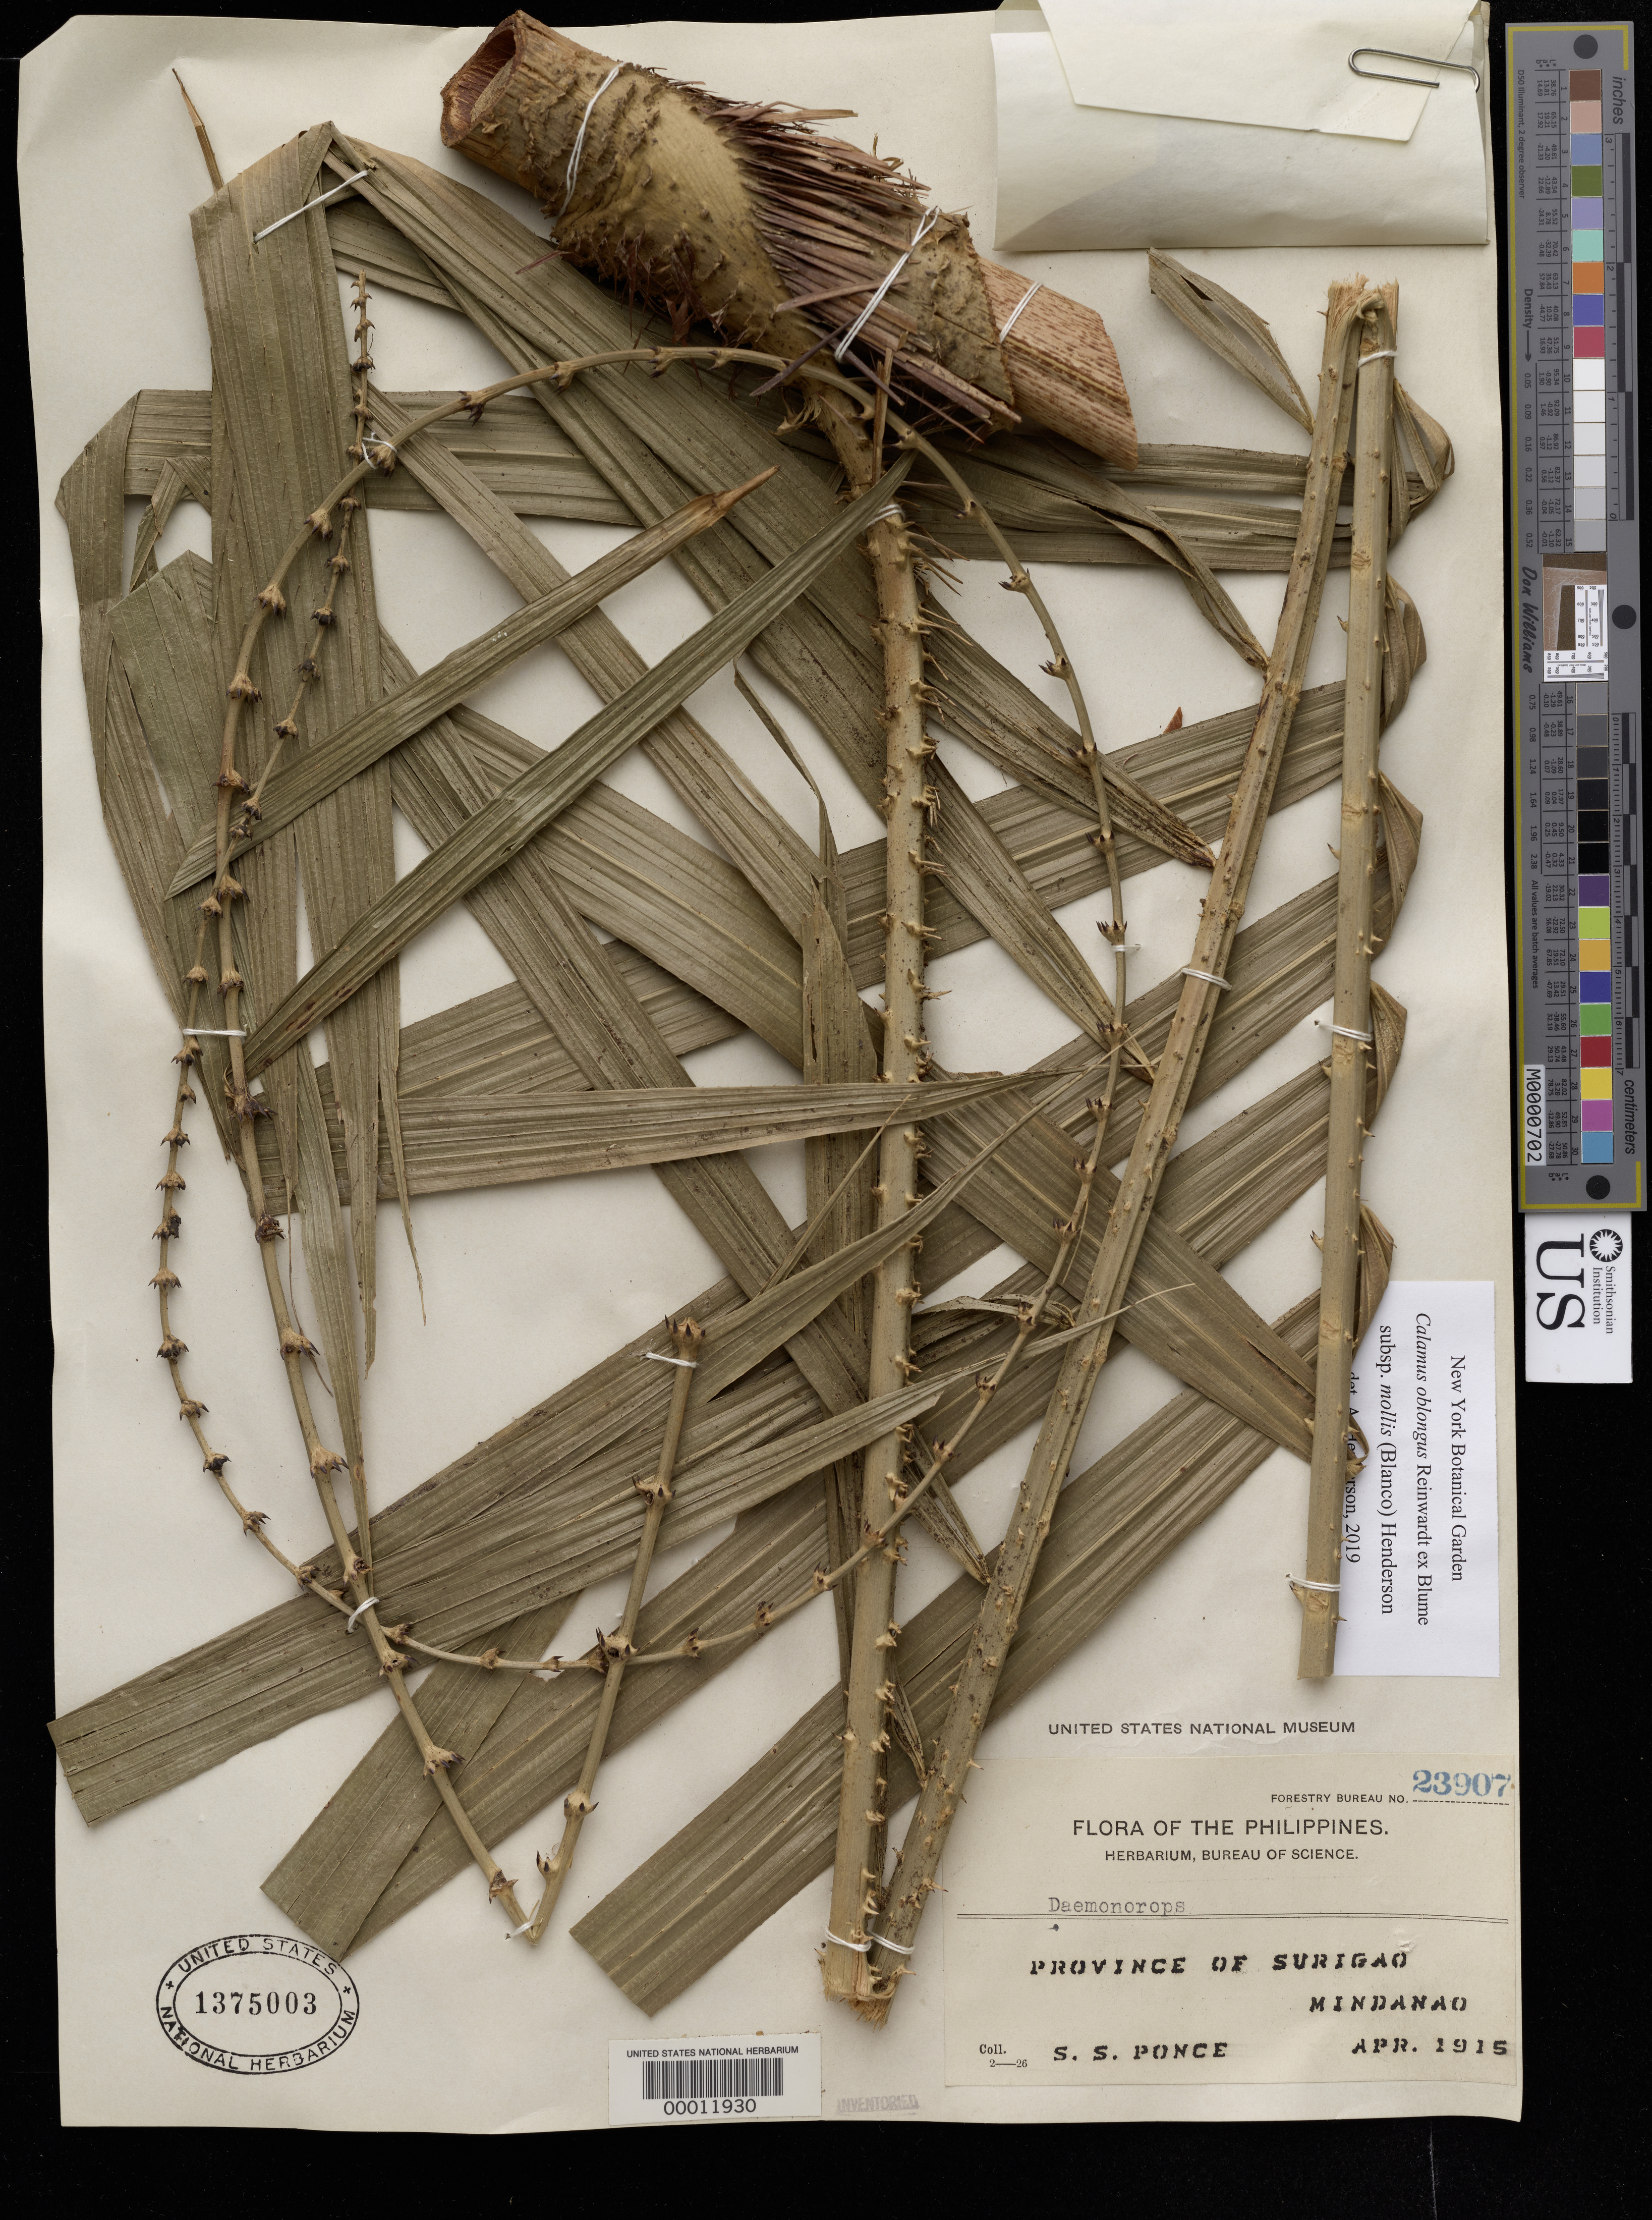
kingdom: Plantae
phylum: Tracheophyta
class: Liliopsida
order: Arecales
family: Arecaceae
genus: Calamus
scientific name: Calamus oblongus subsp. mollis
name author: (Blanco) A.J. Hend.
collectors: S. Ponce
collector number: Forestry Bureau 23907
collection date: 1915-04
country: Philippines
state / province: Muslim Mindanao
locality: Province of Surigao.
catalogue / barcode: US 1375003